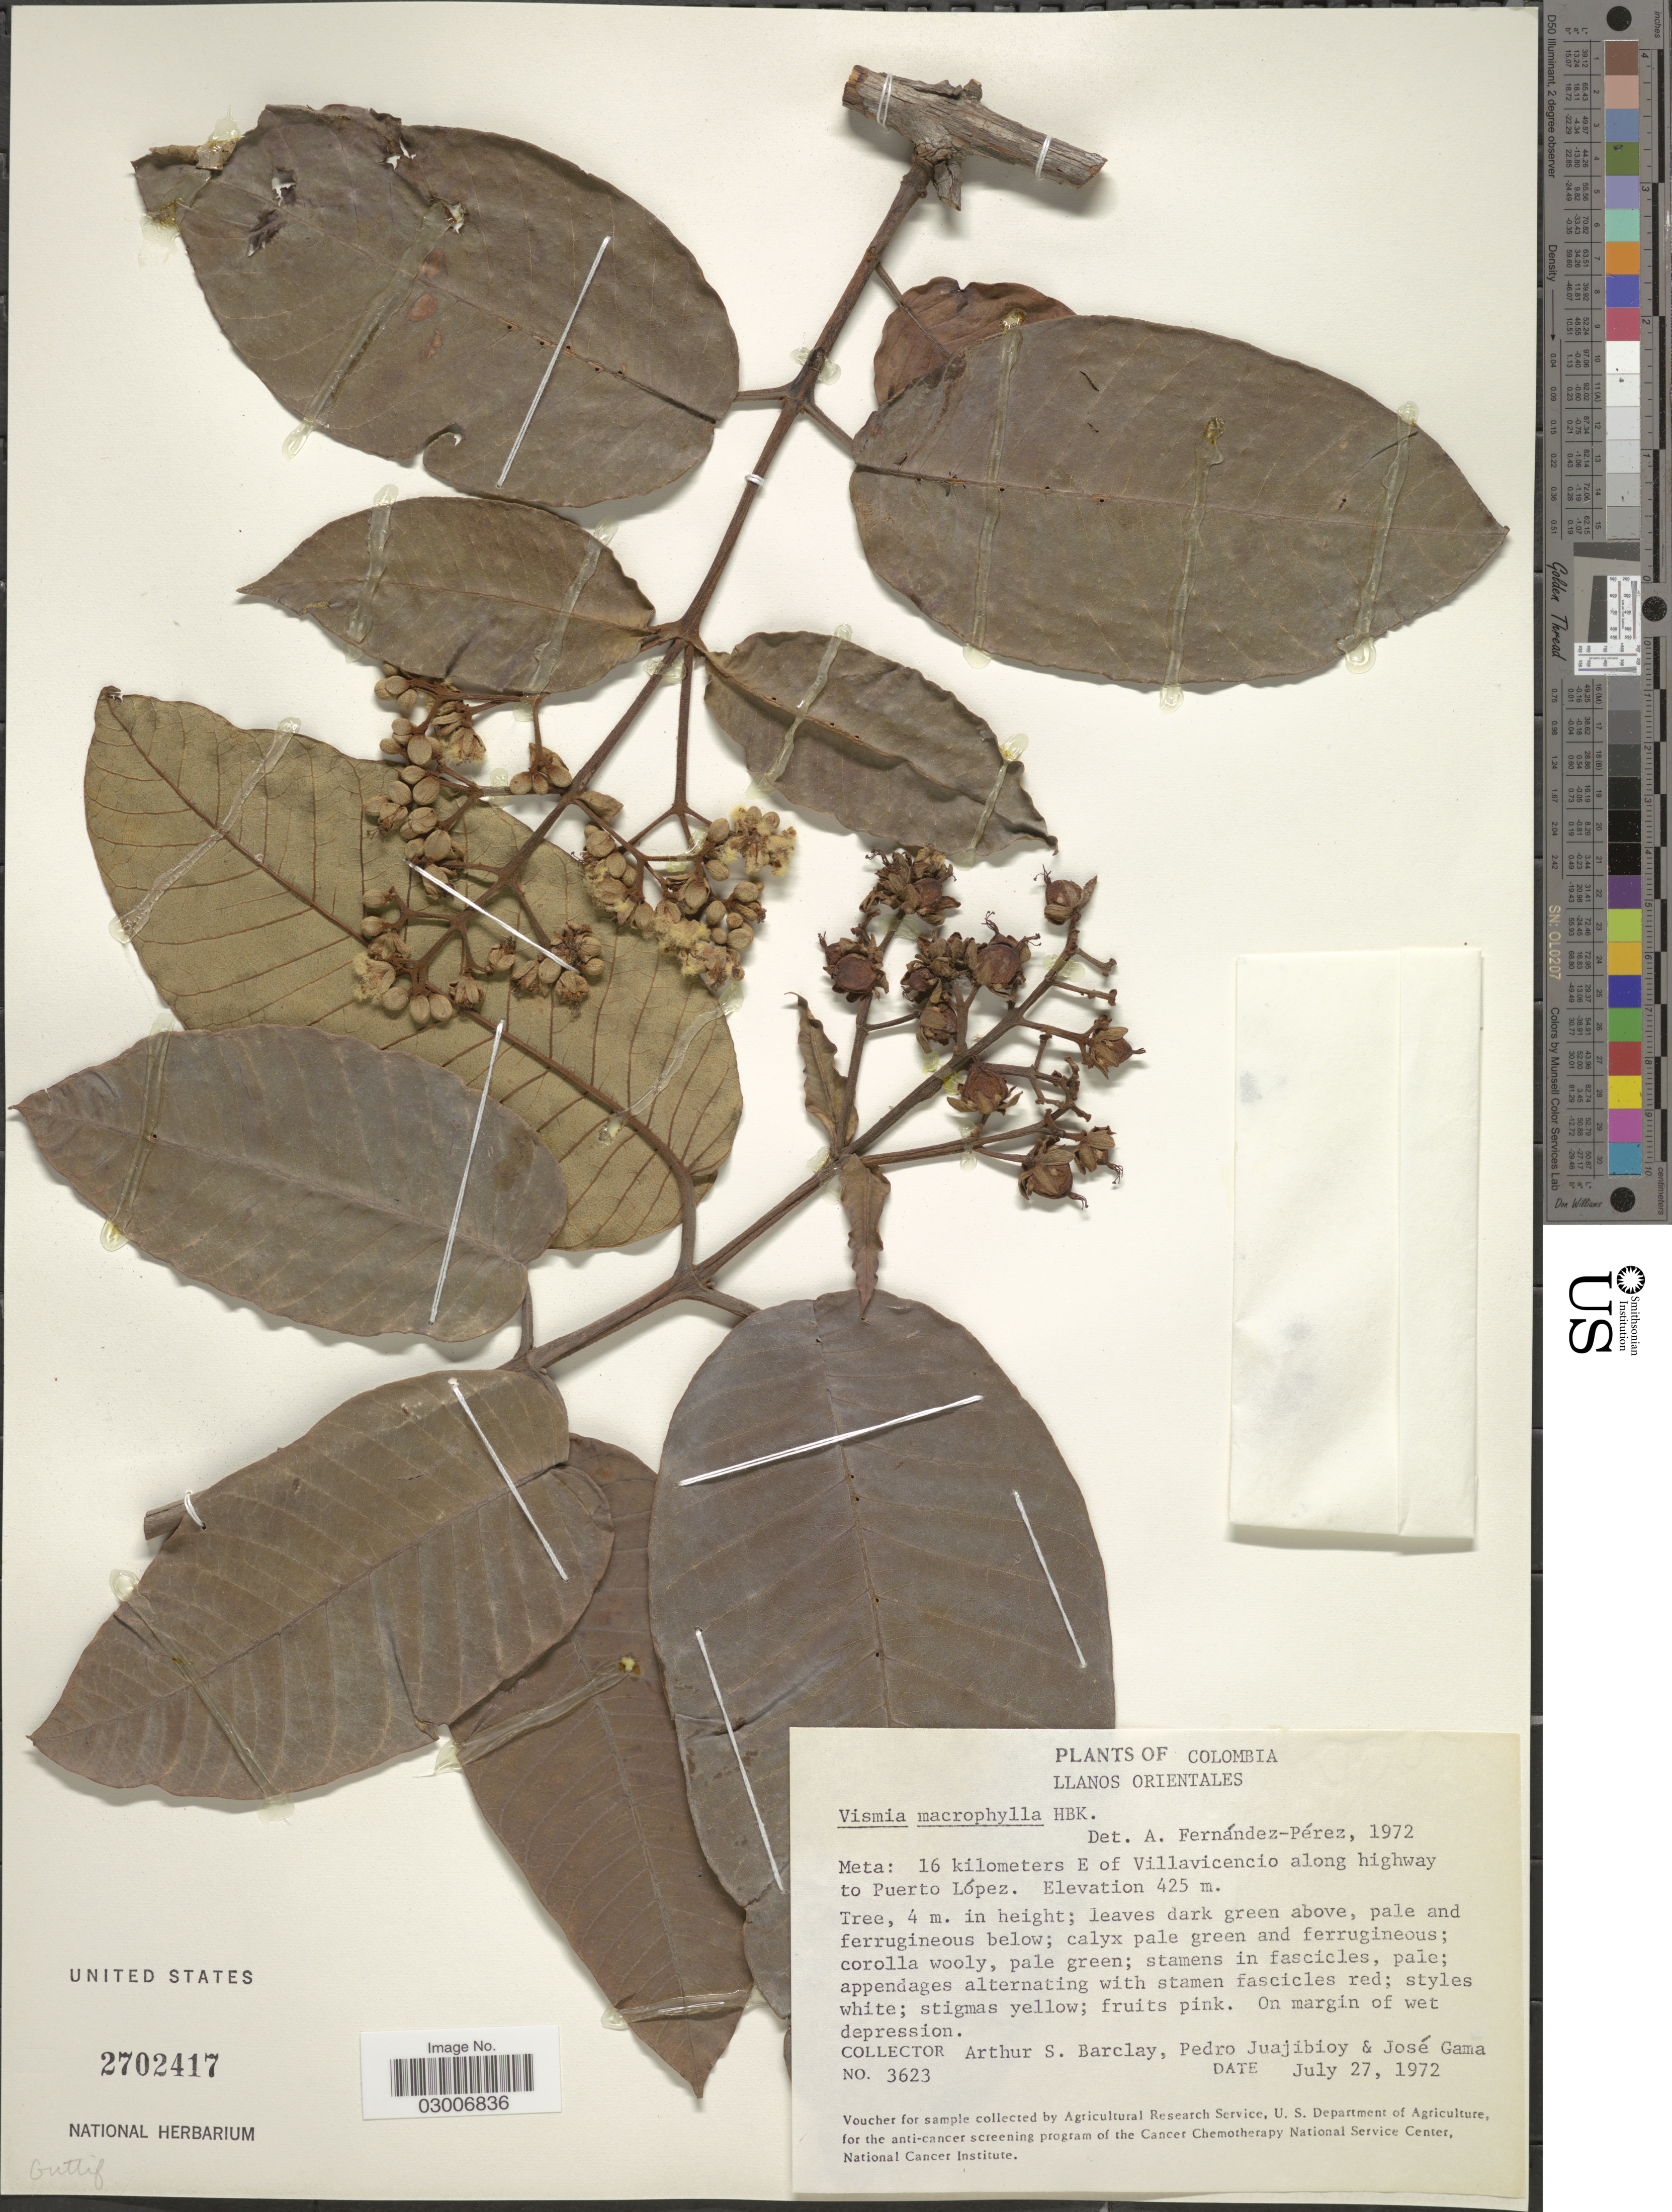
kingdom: Plantae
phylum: Tracheophyta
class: Magnoliopsida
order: Malpighiales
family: Hypericaceae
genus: Vismia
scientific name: Vismia macrophylla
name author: Kunth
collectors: A. S. Barclay, P. Juajibioy & J. Gama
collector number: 3623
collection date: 1972-07-27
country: Colombia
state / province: Meta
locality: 16 kilometers E of Villavicencio along highway to Puerto López. Llanos Orientales.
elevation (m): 425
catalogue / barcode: US 2702417